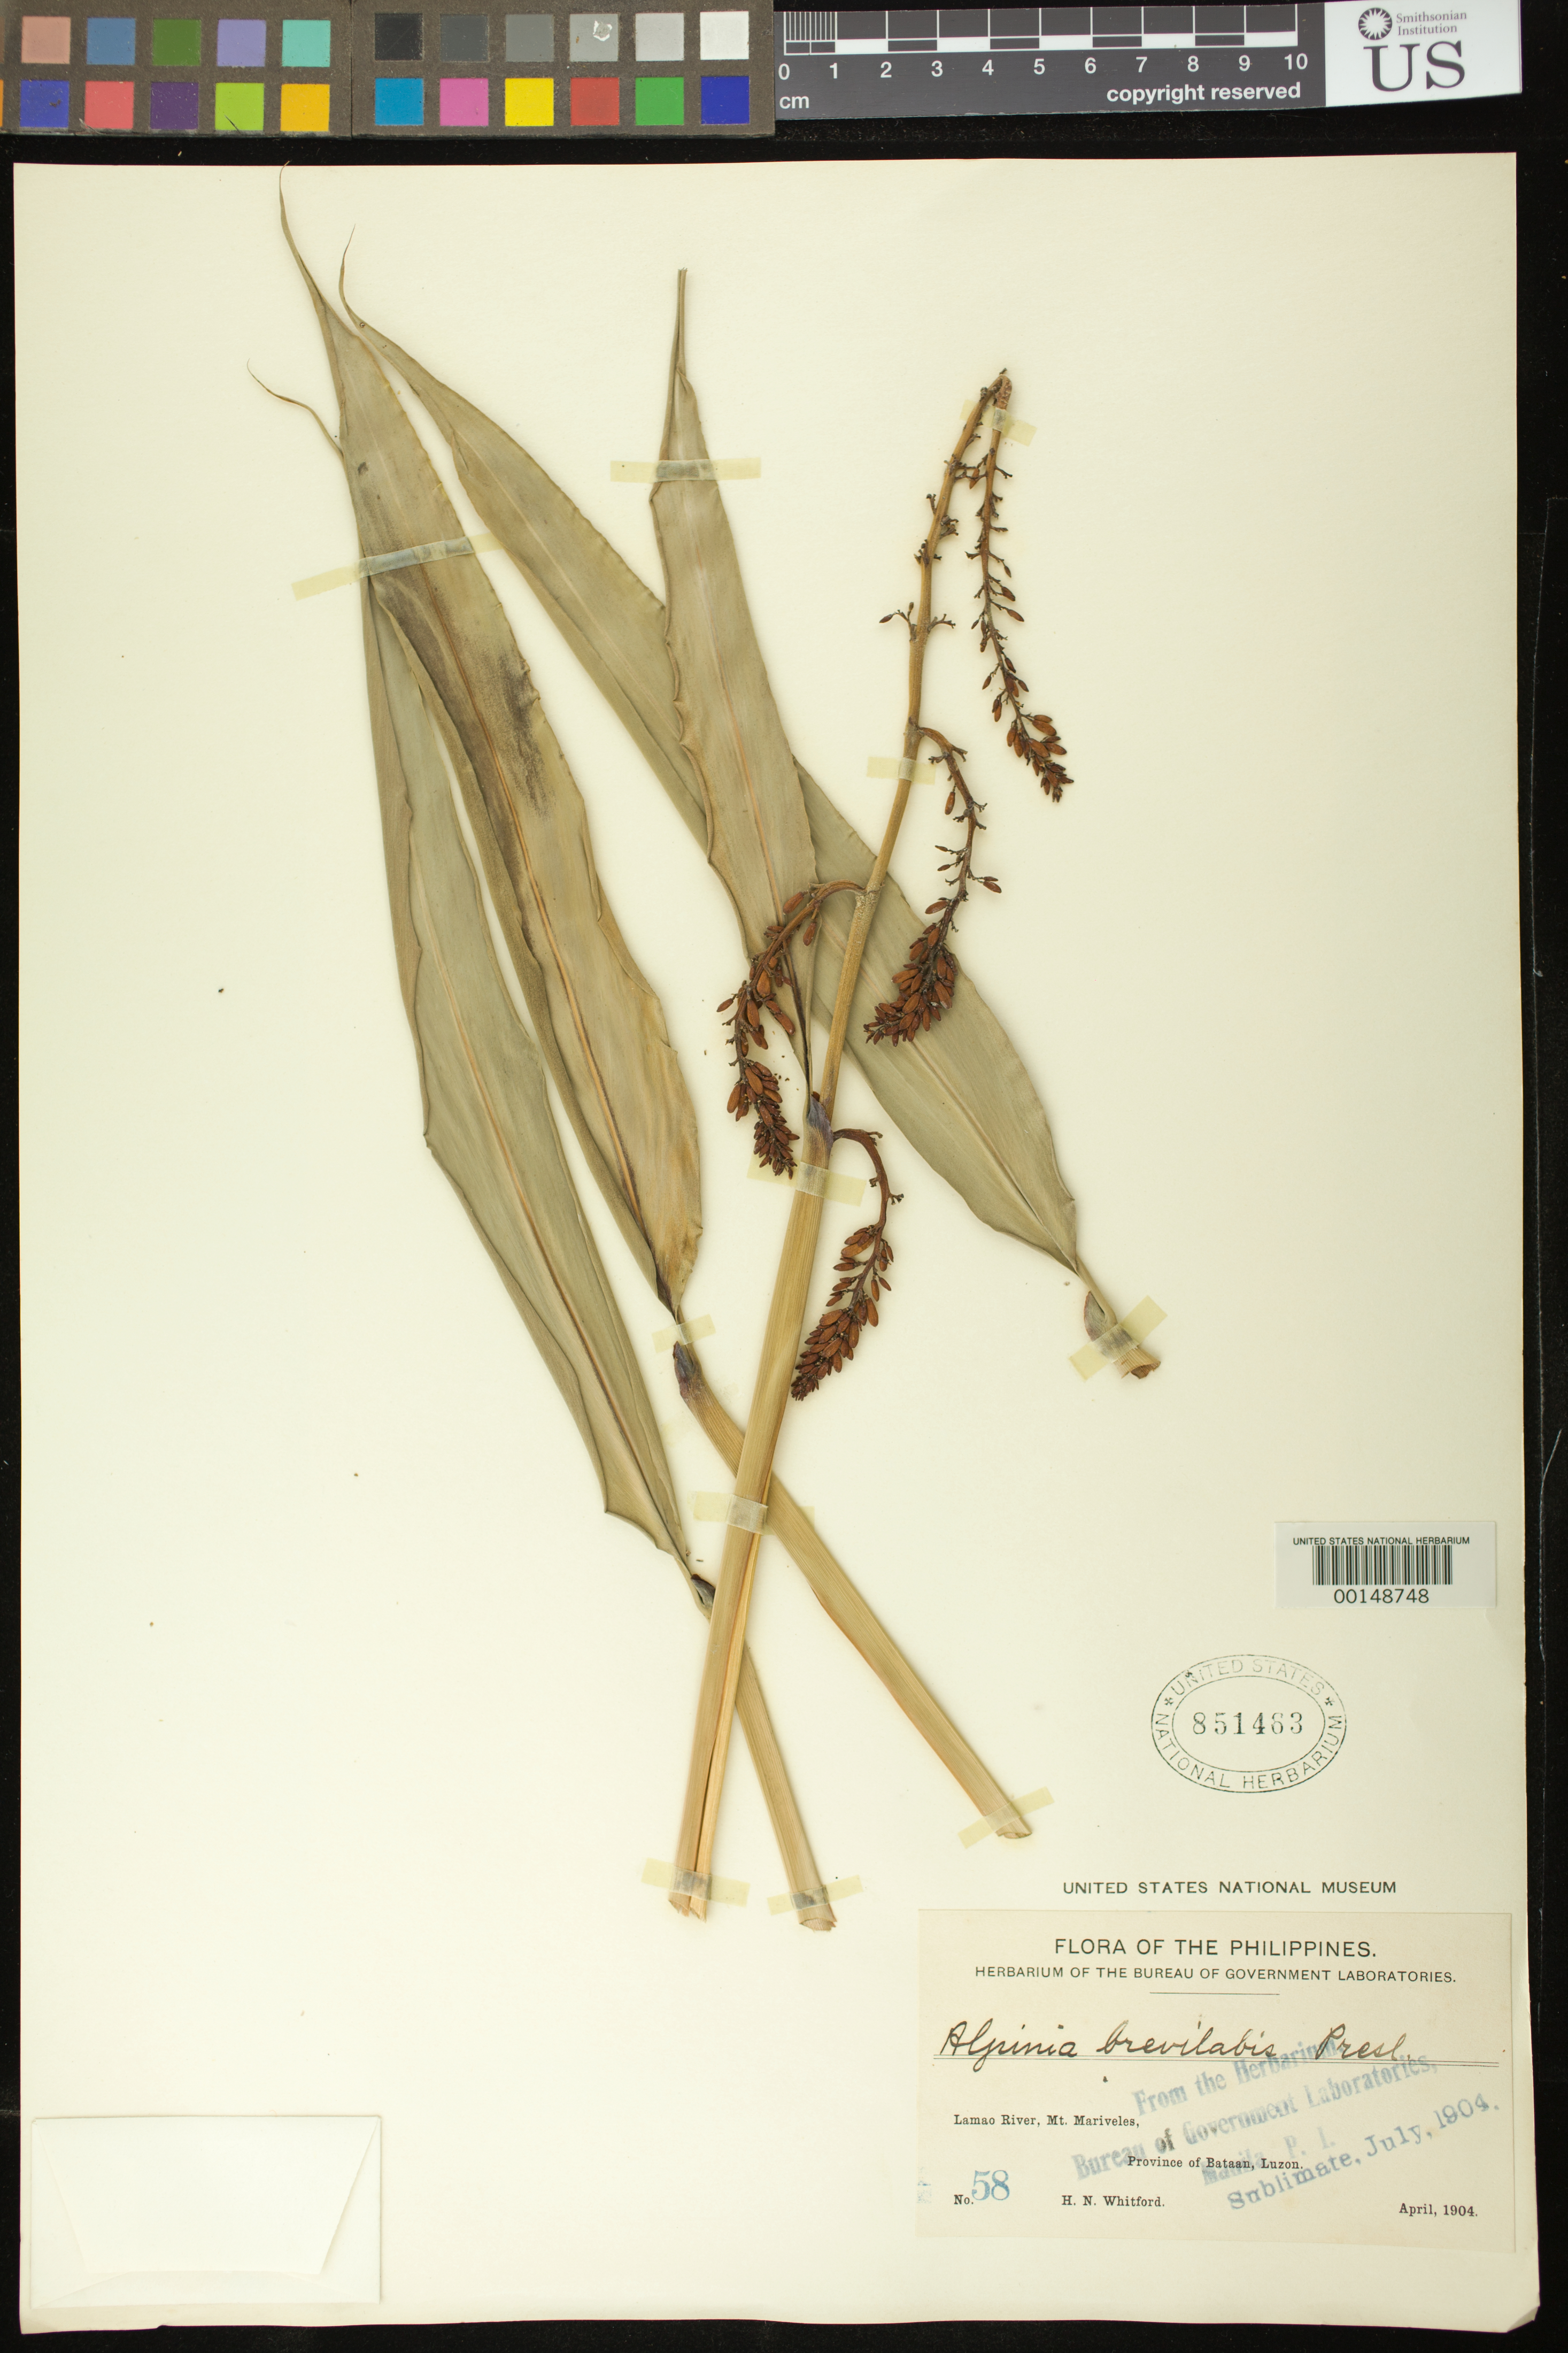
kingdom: Plantae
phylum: Tracheophyta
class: Liliopsida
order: Zingiberales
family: Zingiberaceae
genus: Alpinia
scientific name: Alpinia brevilabris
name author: C. Presl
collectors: H. N. Whitford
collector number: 58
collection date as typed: Apr 1904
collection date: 1904-04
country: Philippines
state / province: Central Luzon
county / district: Bataan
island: Luzon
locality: Lamao River, Mt. Mariveles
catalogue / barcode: US 851463